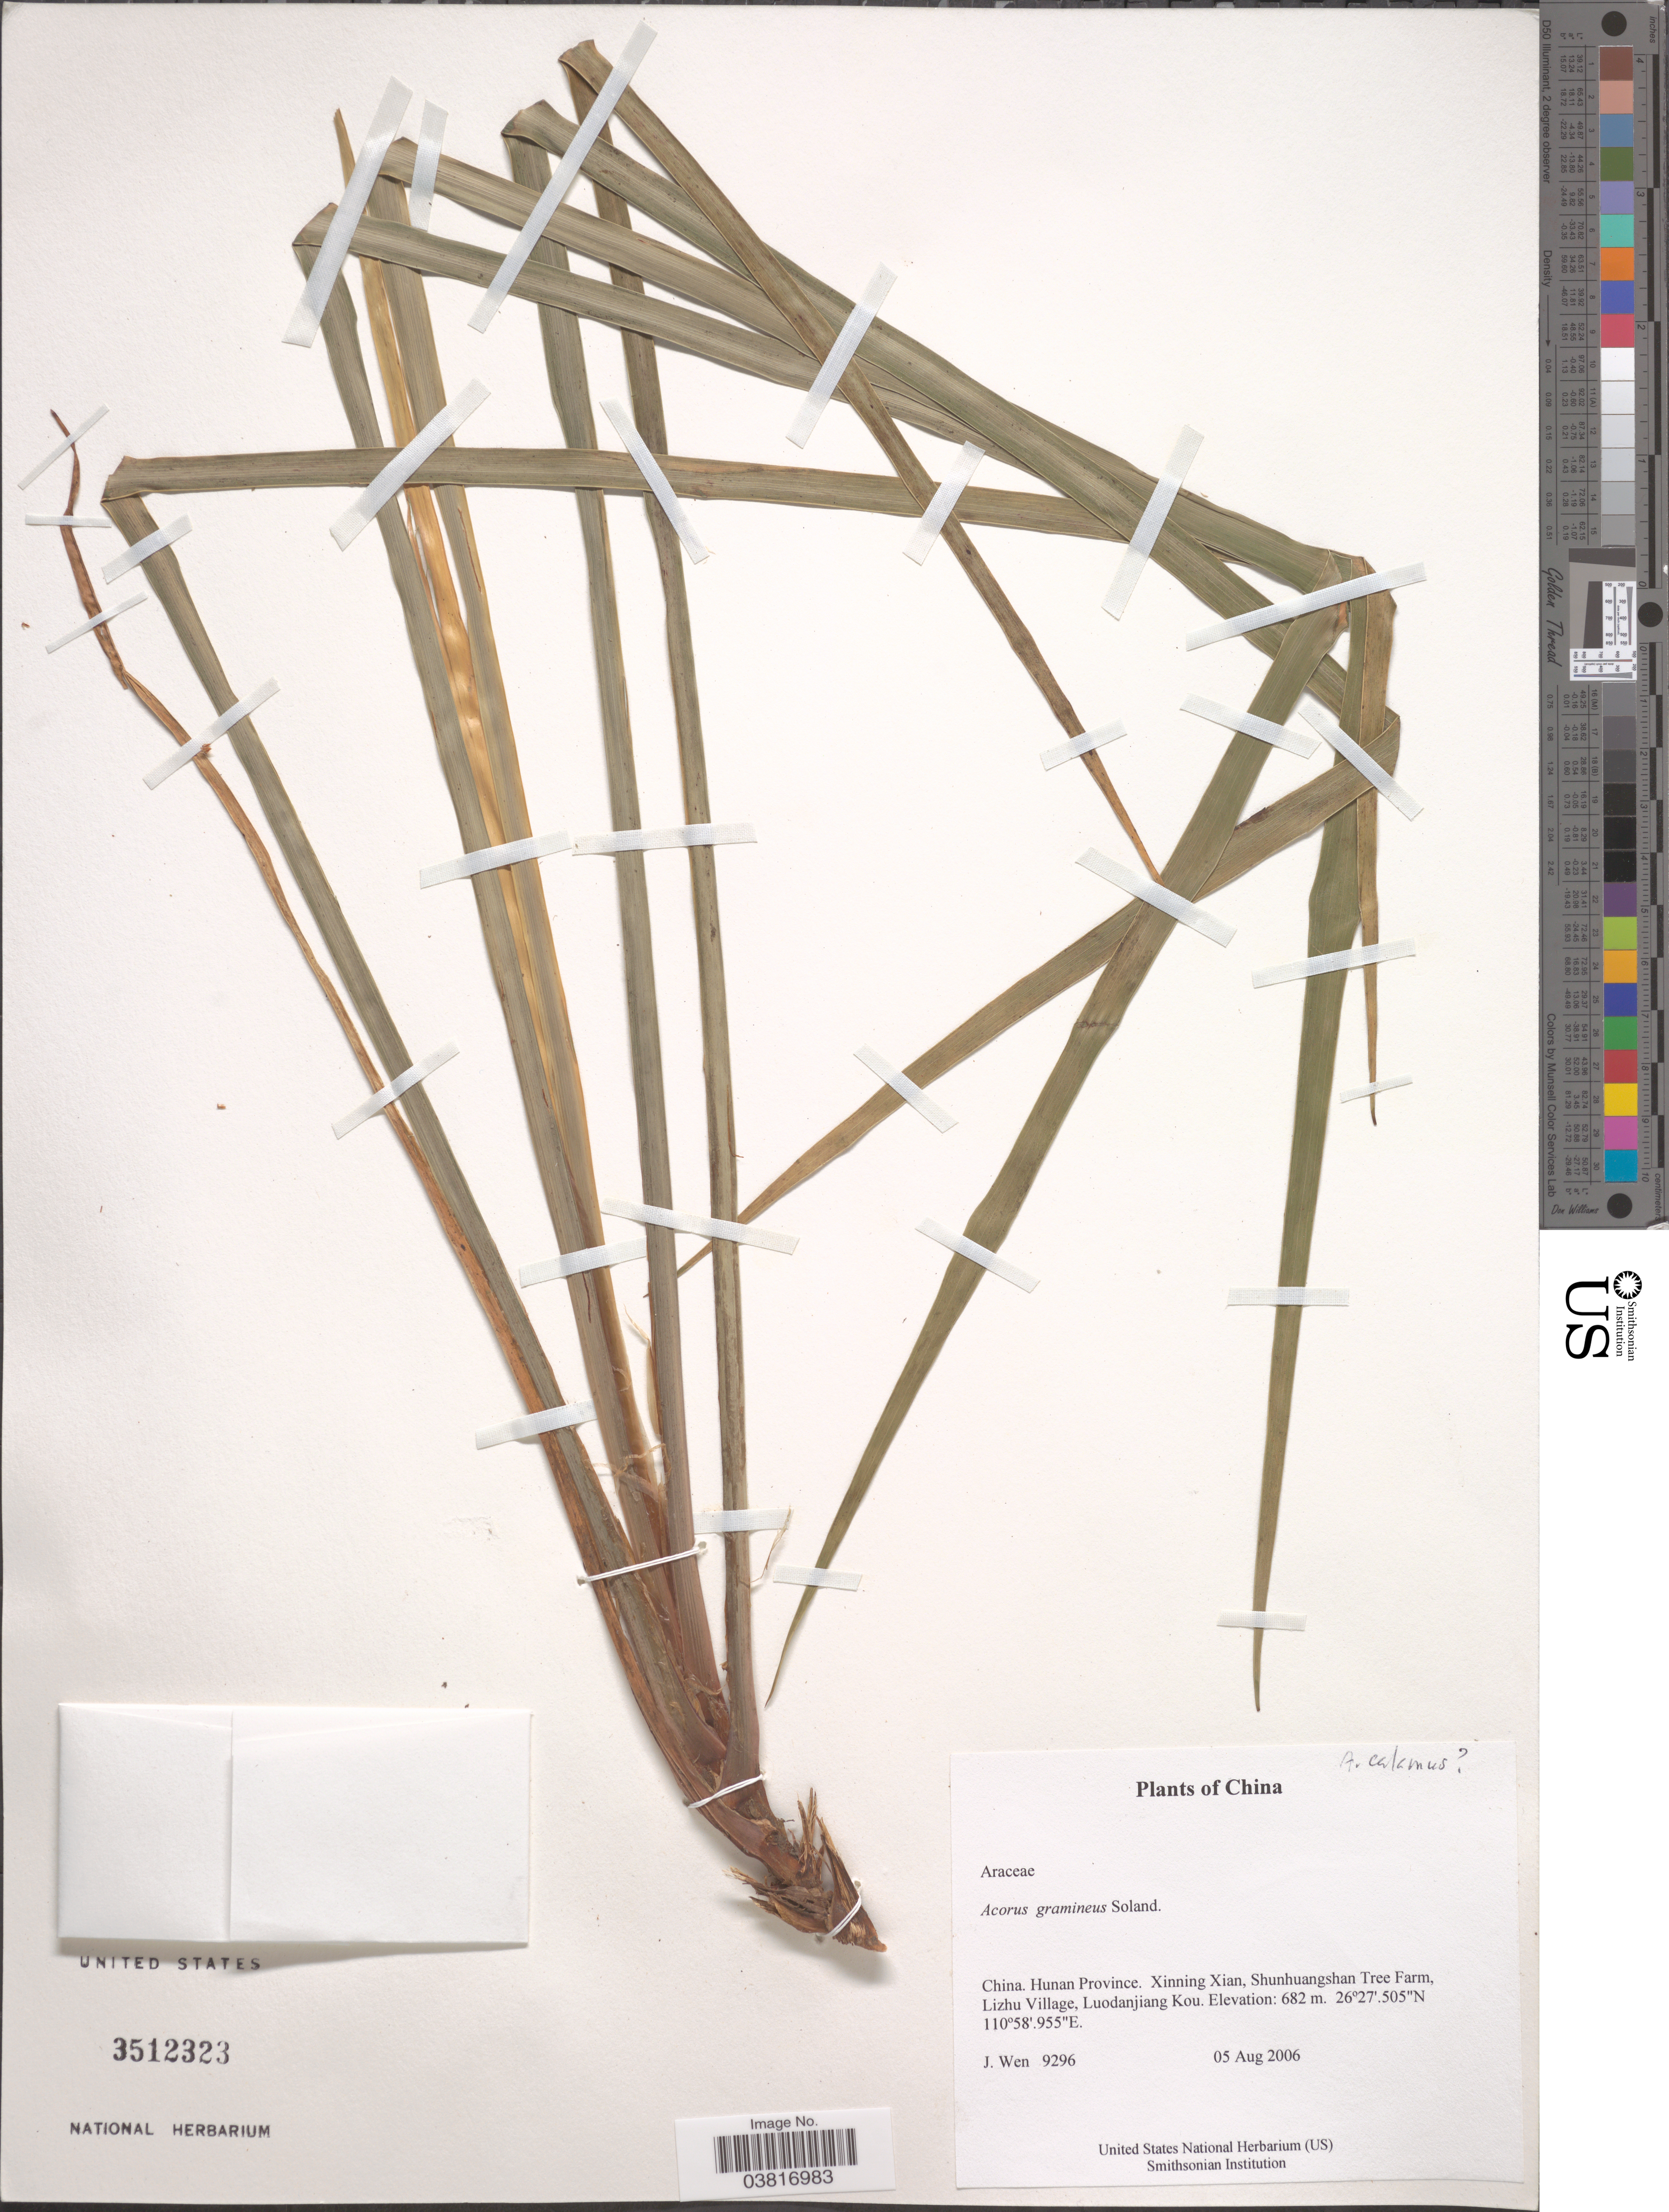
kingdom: Plantae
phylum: Tracheophyta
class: Liliopsida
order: Acorales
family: Acoraceae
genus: Acorus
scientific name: Acorus calamus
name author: L.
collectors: J. Wen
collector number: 9296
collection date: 2006-08-05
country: China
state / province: Hunan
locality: Xinning Xian, Shunhuangshan Tree Farm, Lizhu Village, Luodanjiang Kou.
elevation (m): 682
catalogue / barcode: US 3512323